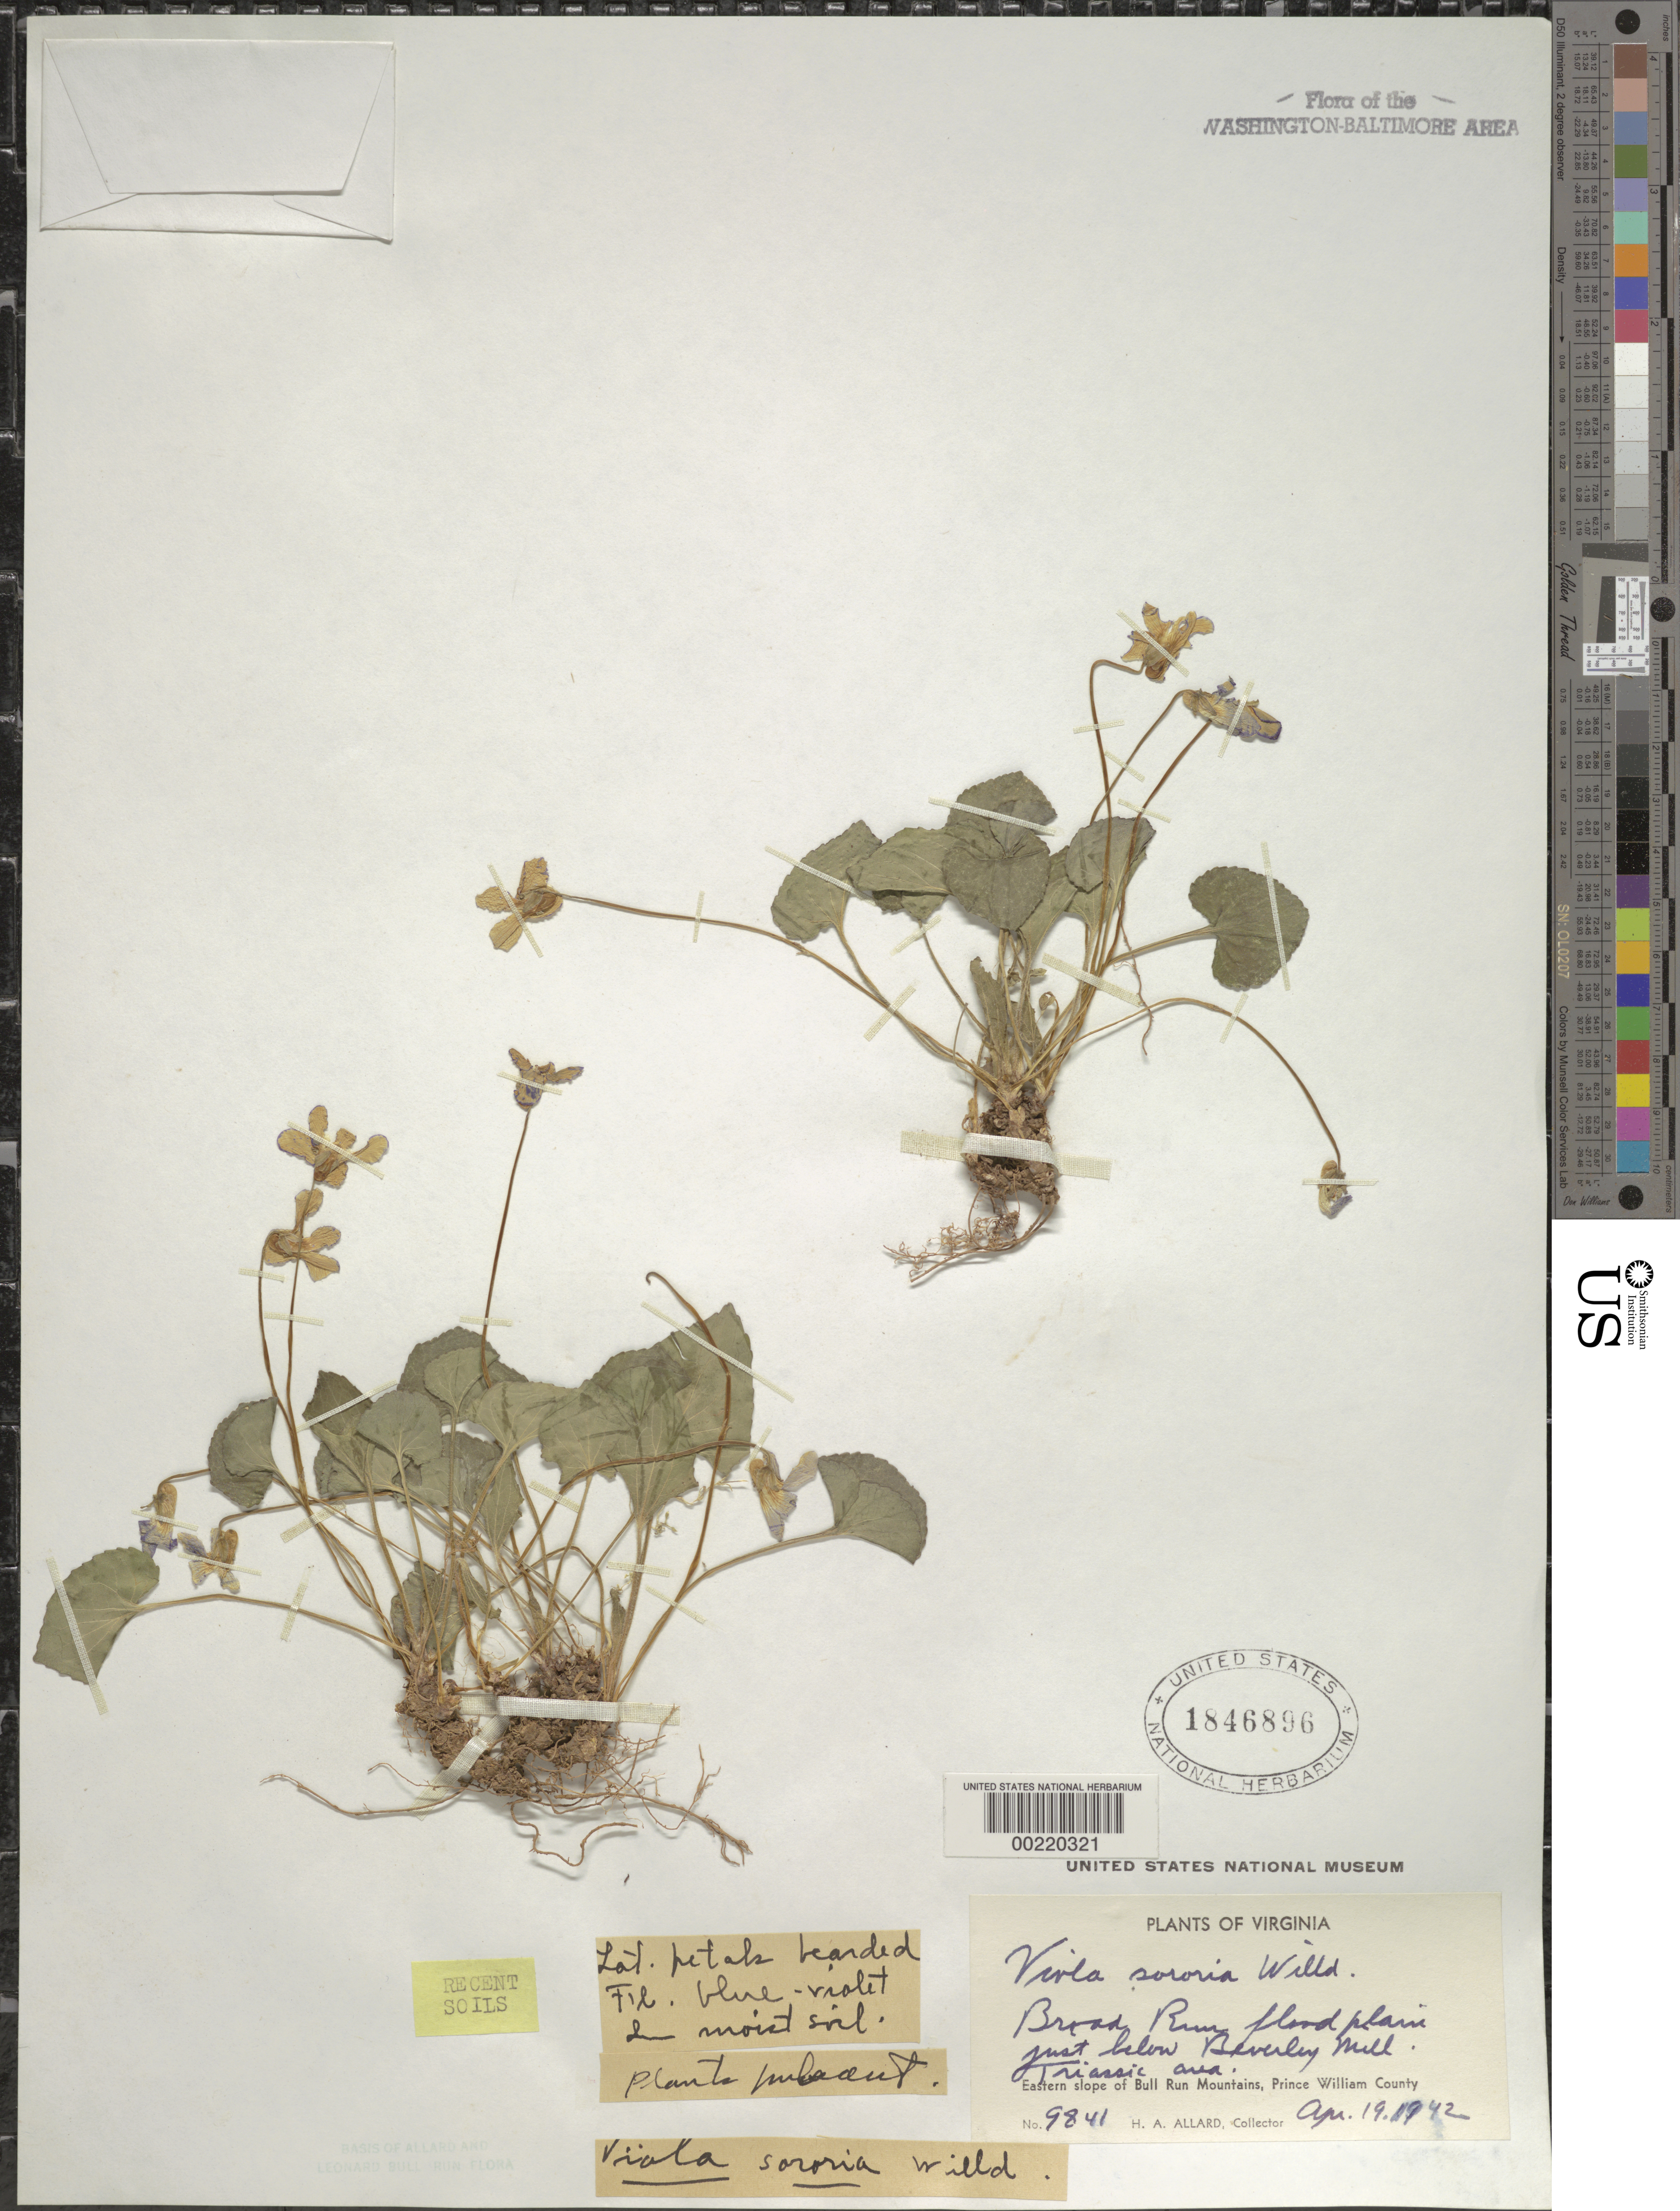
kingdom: Plantae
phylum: Tracheophyta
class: Magnoliopsida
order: Malpighiales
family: Violaceae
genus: Viola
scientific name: Viola sororia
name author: Willd.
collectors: H. A. Allard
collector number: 9841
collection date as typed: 19 Apr 1942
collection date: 1942-04-19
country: United States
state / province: Virginia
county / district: Prince William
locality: Broad Run, below Beverley Mill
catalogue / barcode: US 1846896